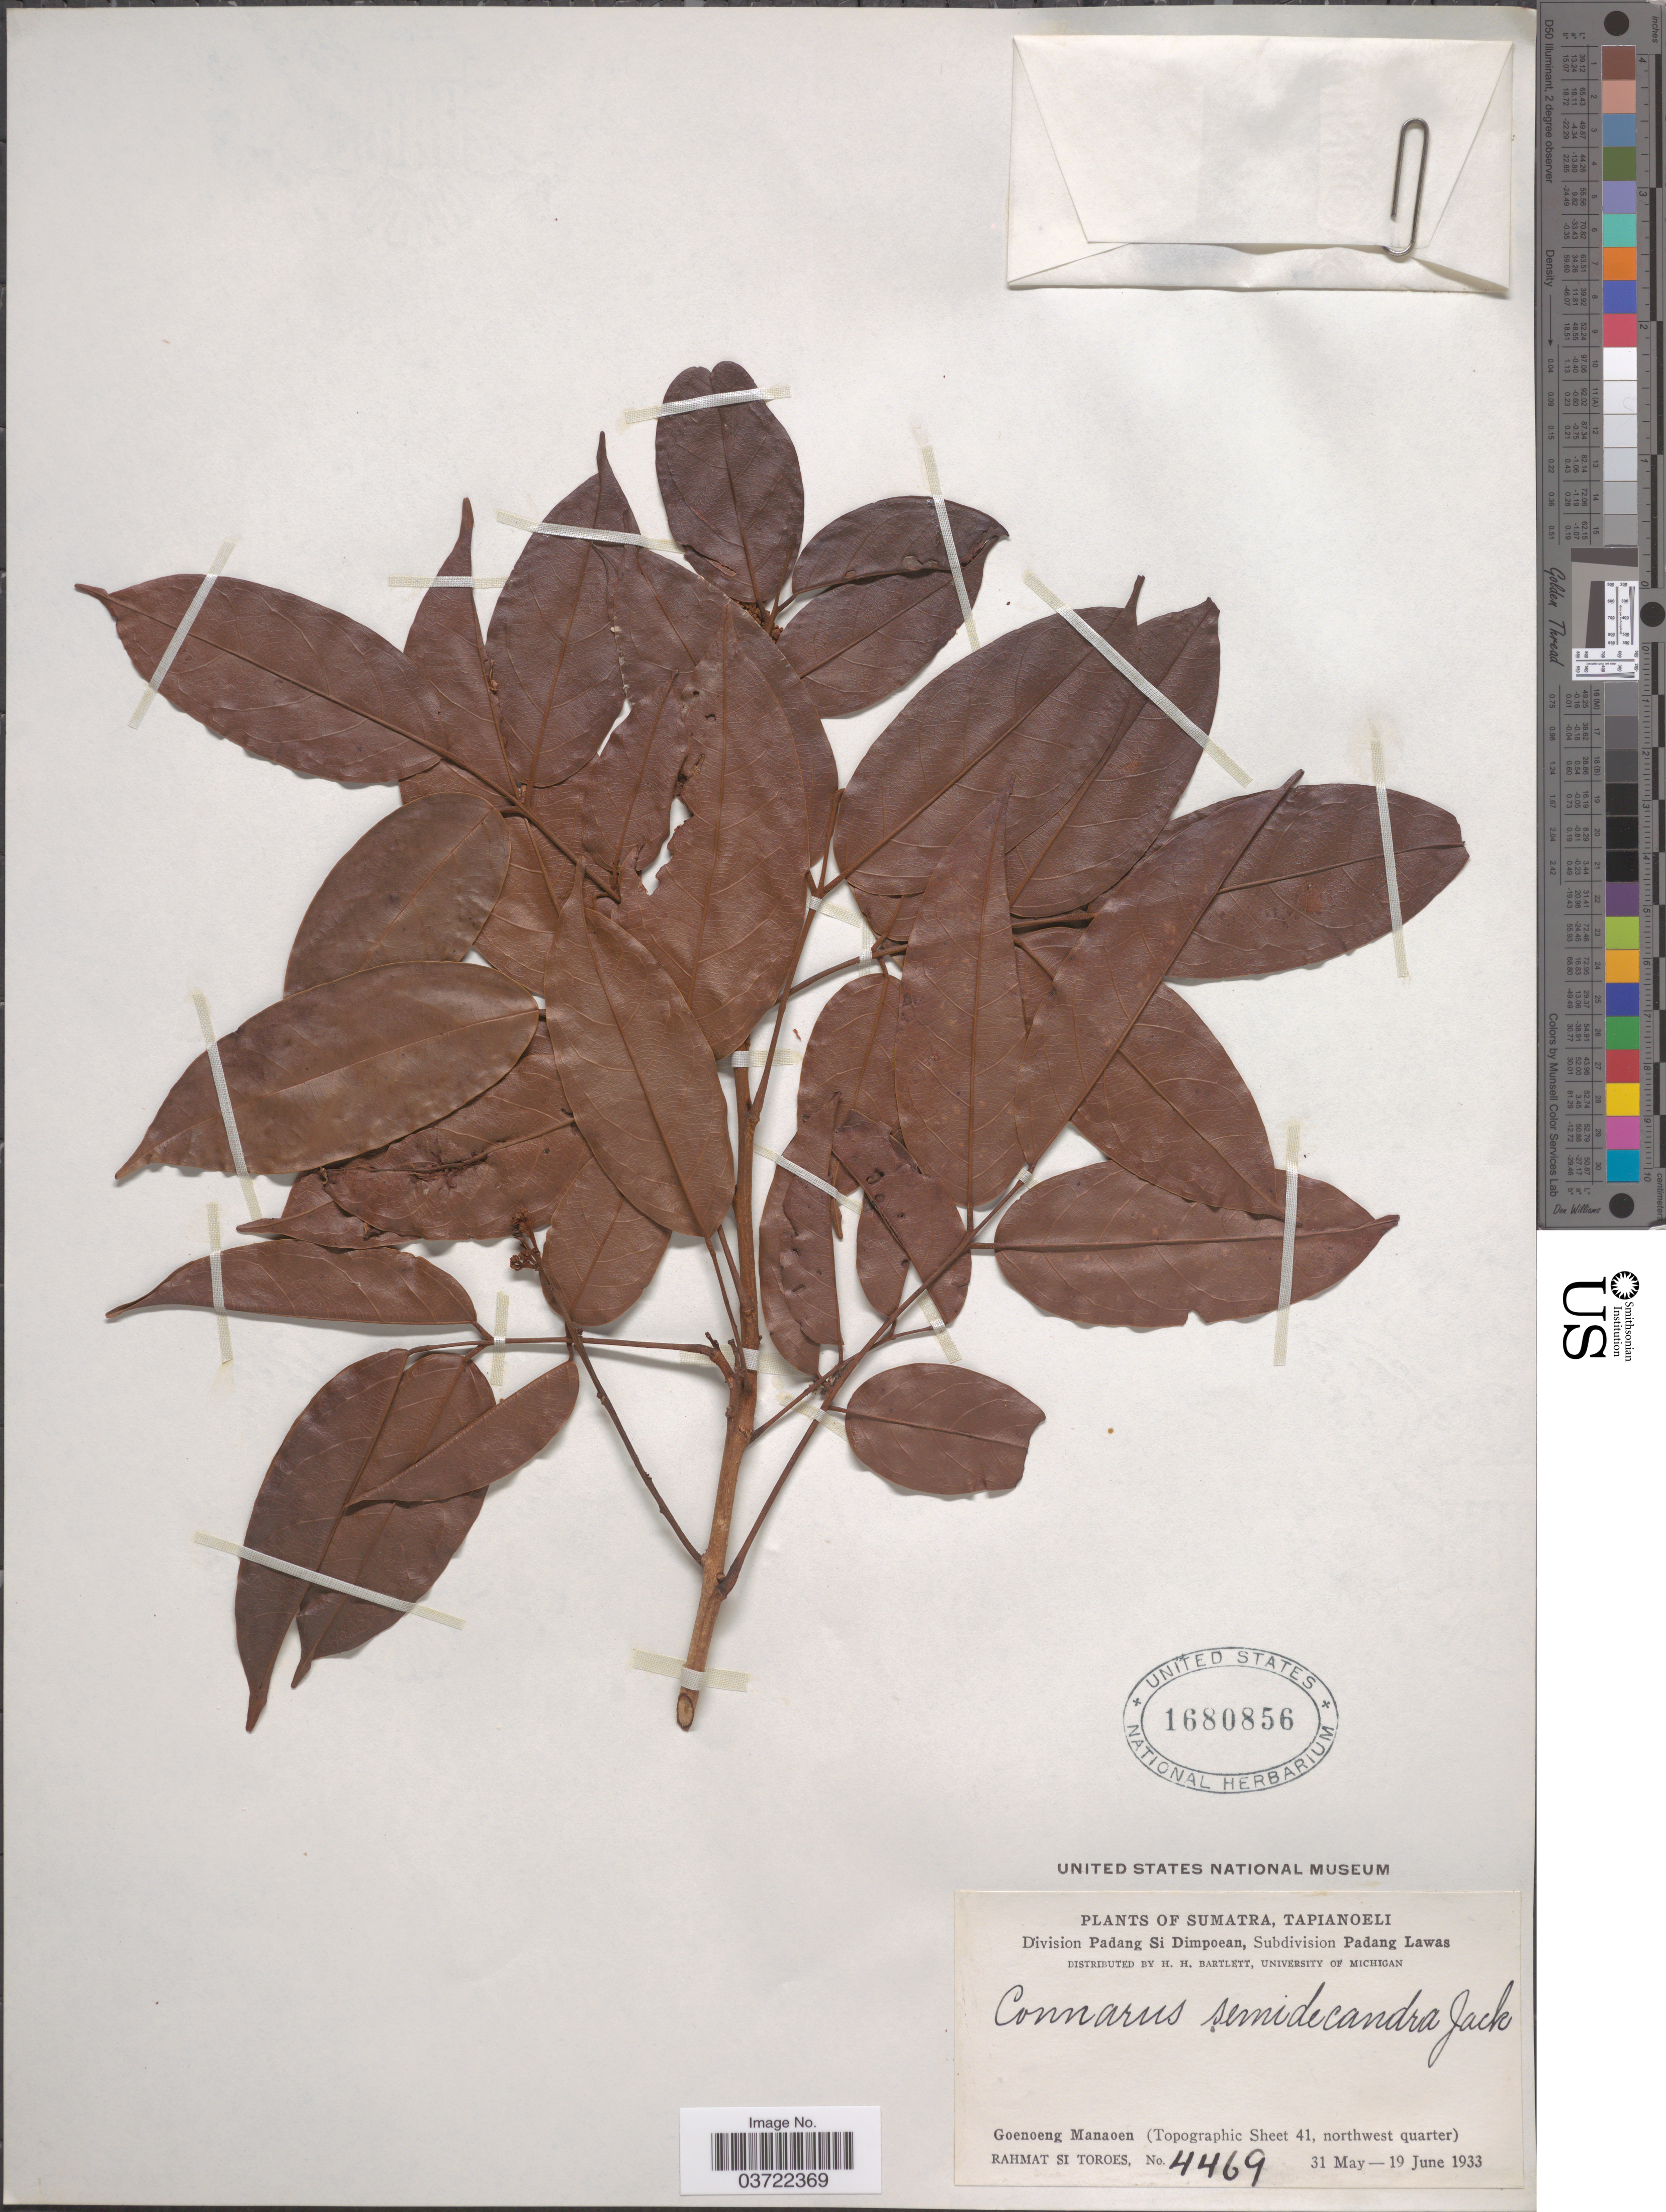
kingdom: Plantae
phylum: Tracheophyta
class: Magnoliopsida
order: Oxalidales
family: Connaraceae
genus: Connarus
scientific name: Connarus semidecandrus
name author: Jack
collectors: Rahmat Si Boeea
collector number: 4469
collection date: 1933-05-31/1933-06-19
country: Indonesia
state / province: Sumatra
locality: Tapianoeli. Division Padang Si Dimpoean, Subdivision Padang Lawas. Goenoeng Manaoen (Topographic Sheet 41, northwest quarter).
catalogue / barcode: US 1680856